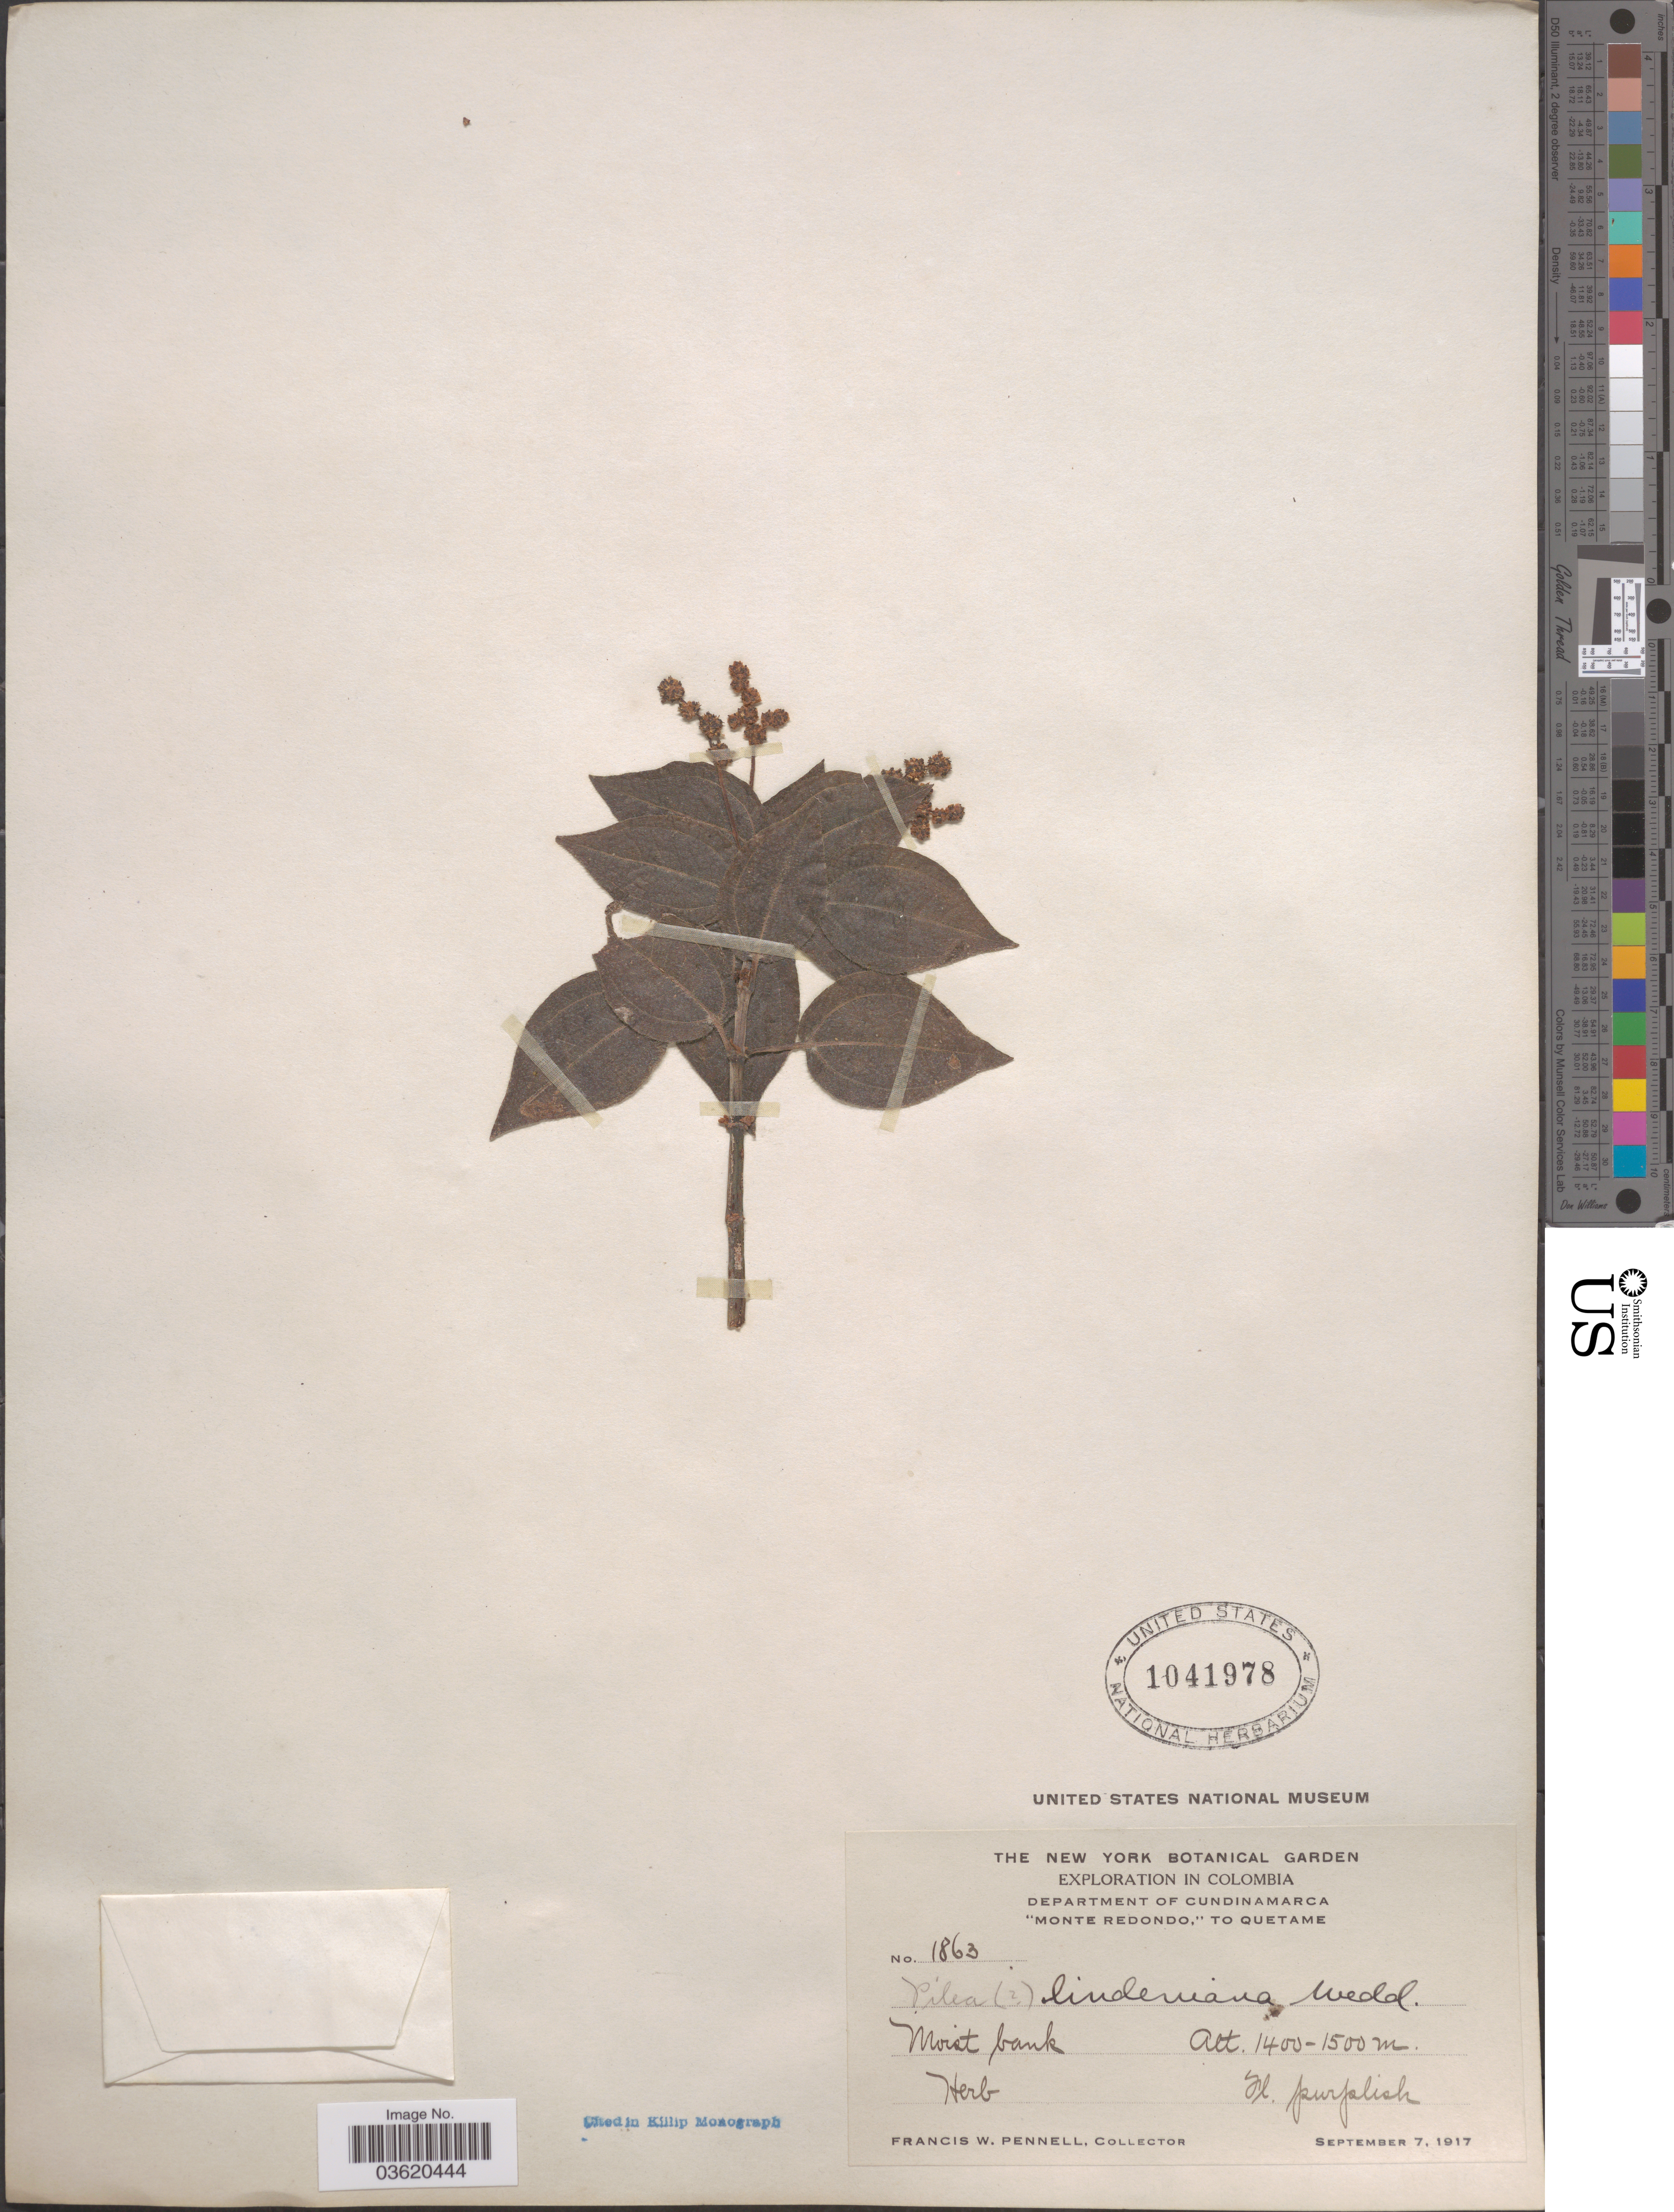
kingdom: Plantae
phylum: Tracheophyta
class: Magnoliopsida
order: Rosales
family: Urticaceae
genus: Pilea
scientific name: Pilea lindeniana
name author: Wedd.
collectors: F. W. Pennell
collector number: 1863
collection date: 1917-09-07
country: Colombia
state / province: Cundinamarca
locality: Department of Cundinamarca. "Monte Redondo,"to Quetame.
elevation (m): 1400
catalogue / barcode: US 1041978